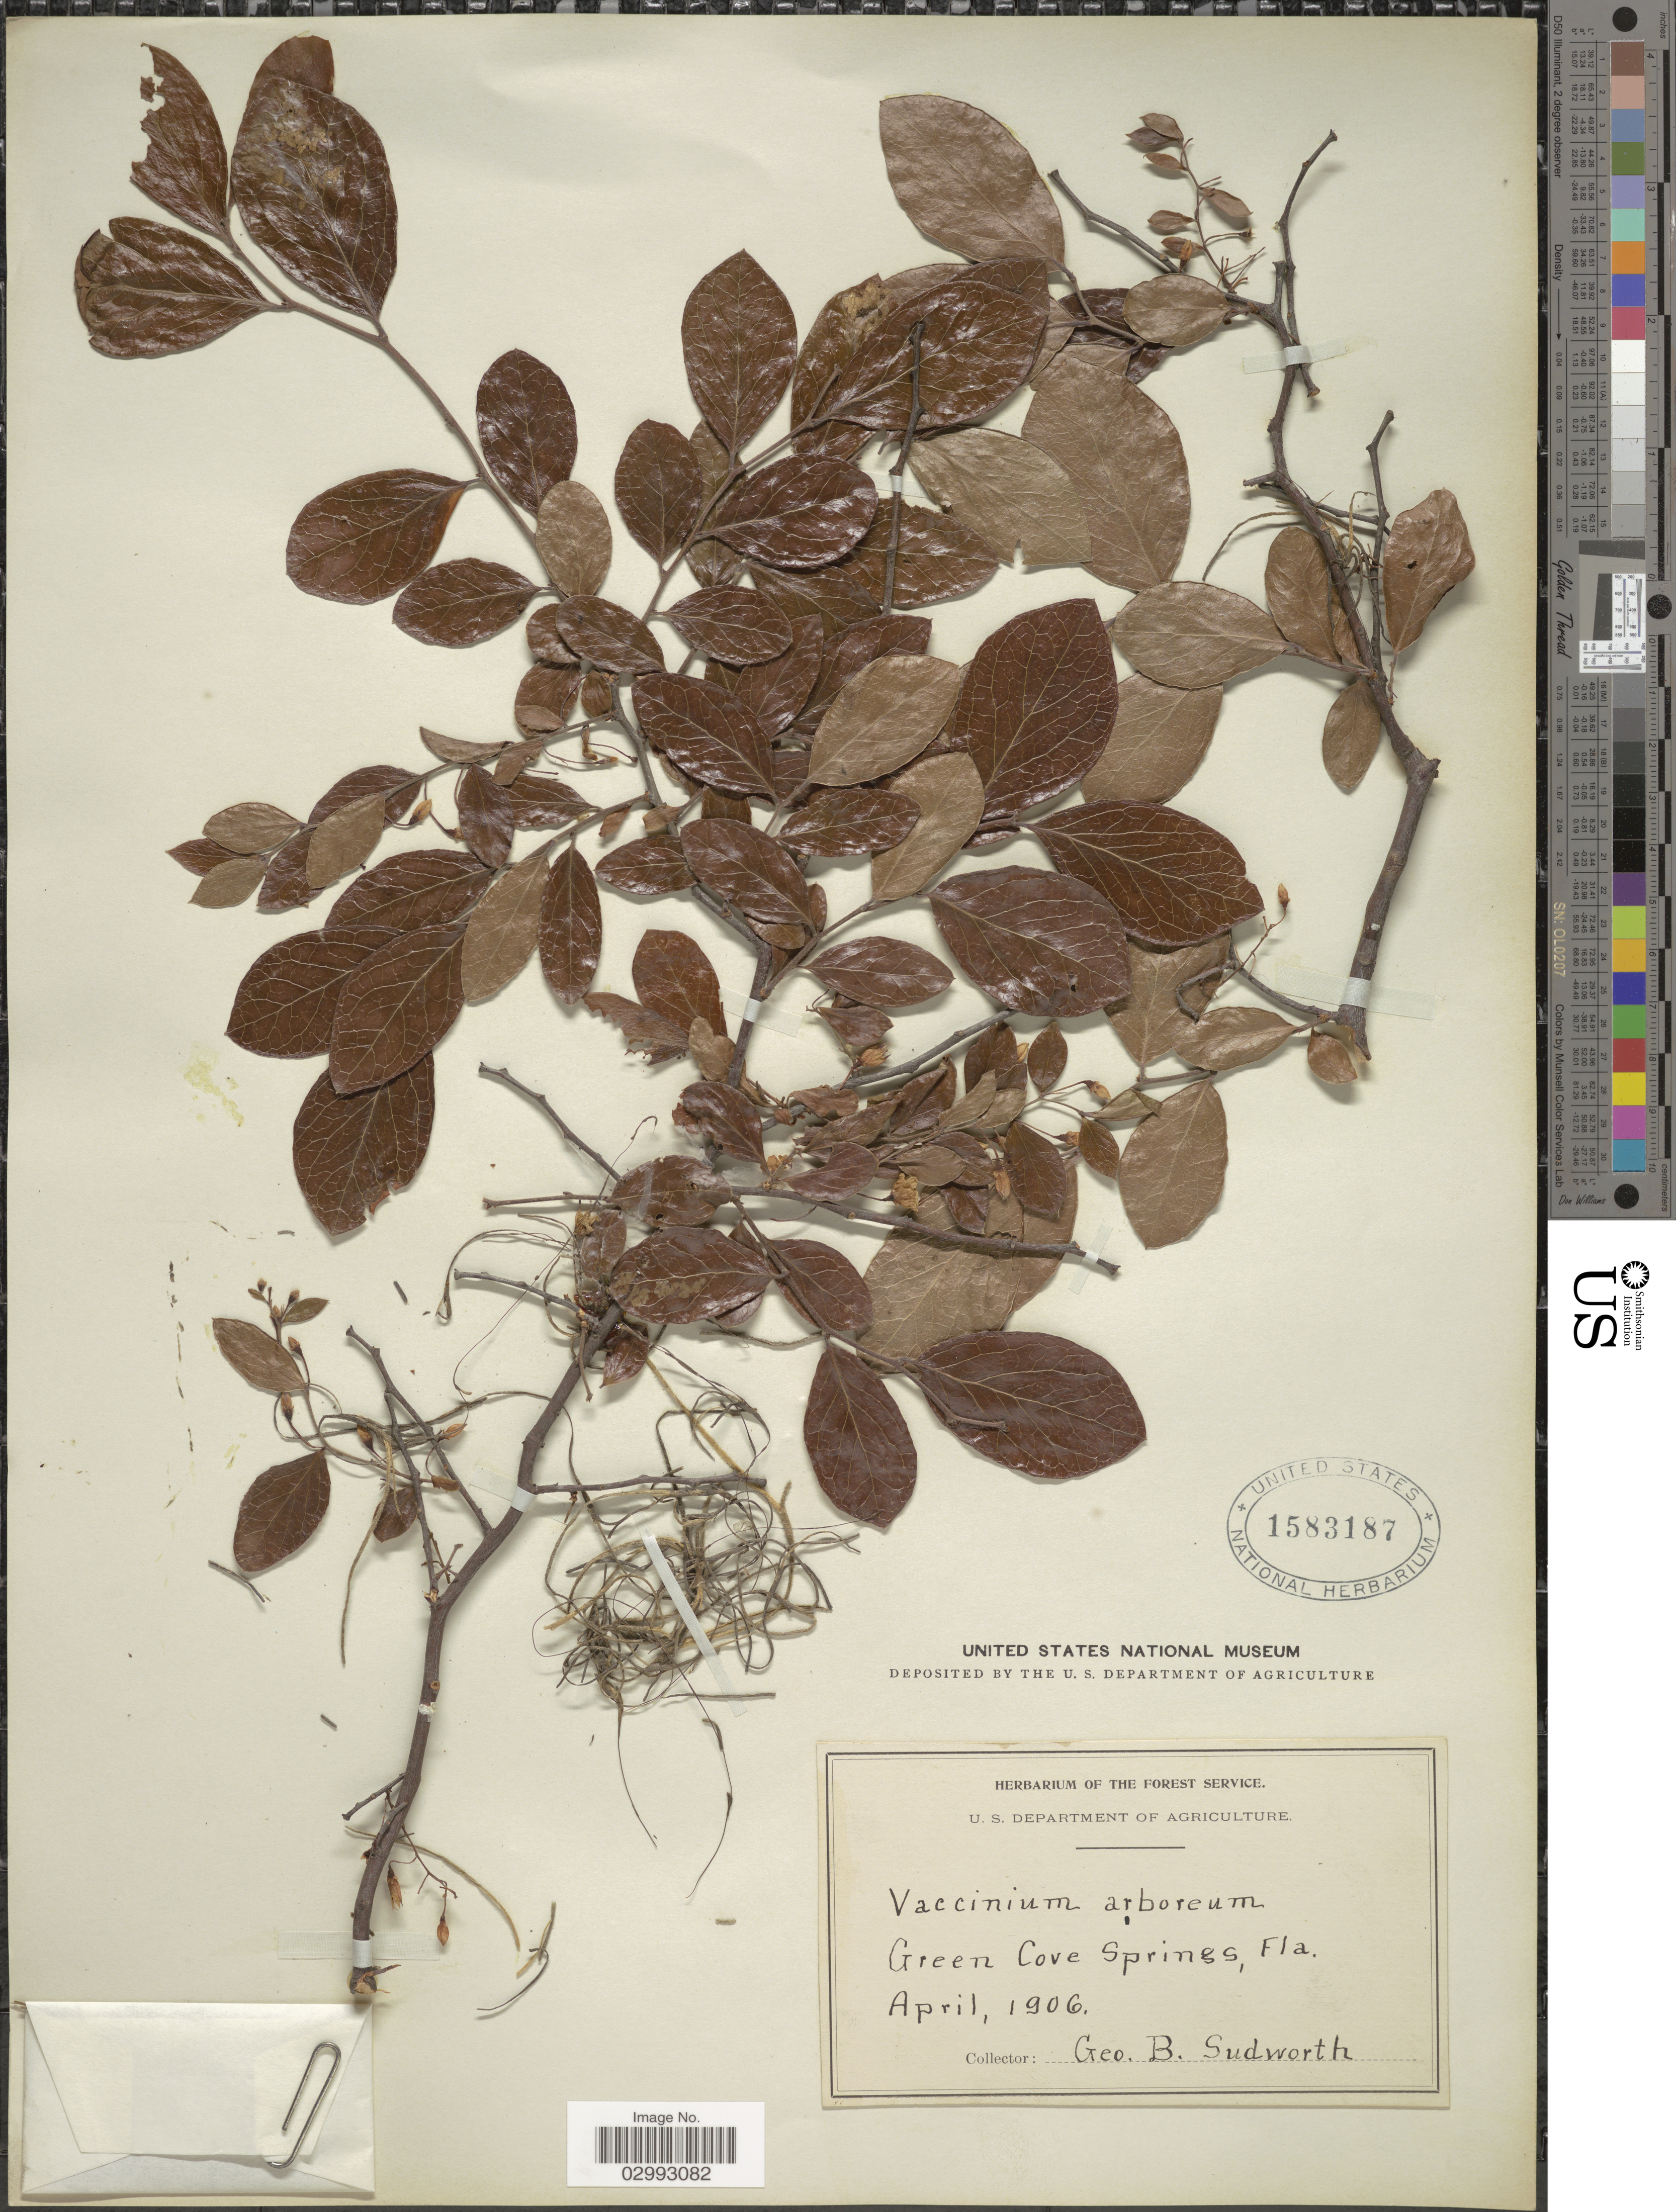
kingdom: Plantae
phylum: Tracheophyta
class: Magnoliopsida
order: Ericales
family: Ericaceae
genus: Batodendron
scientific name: Batodendron arboreum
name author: Nutt.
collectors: G. B. Sudworth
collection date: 1906-04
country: United States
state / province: Florida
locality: Green Cove Springs, Fla.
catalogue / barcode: US 1583187